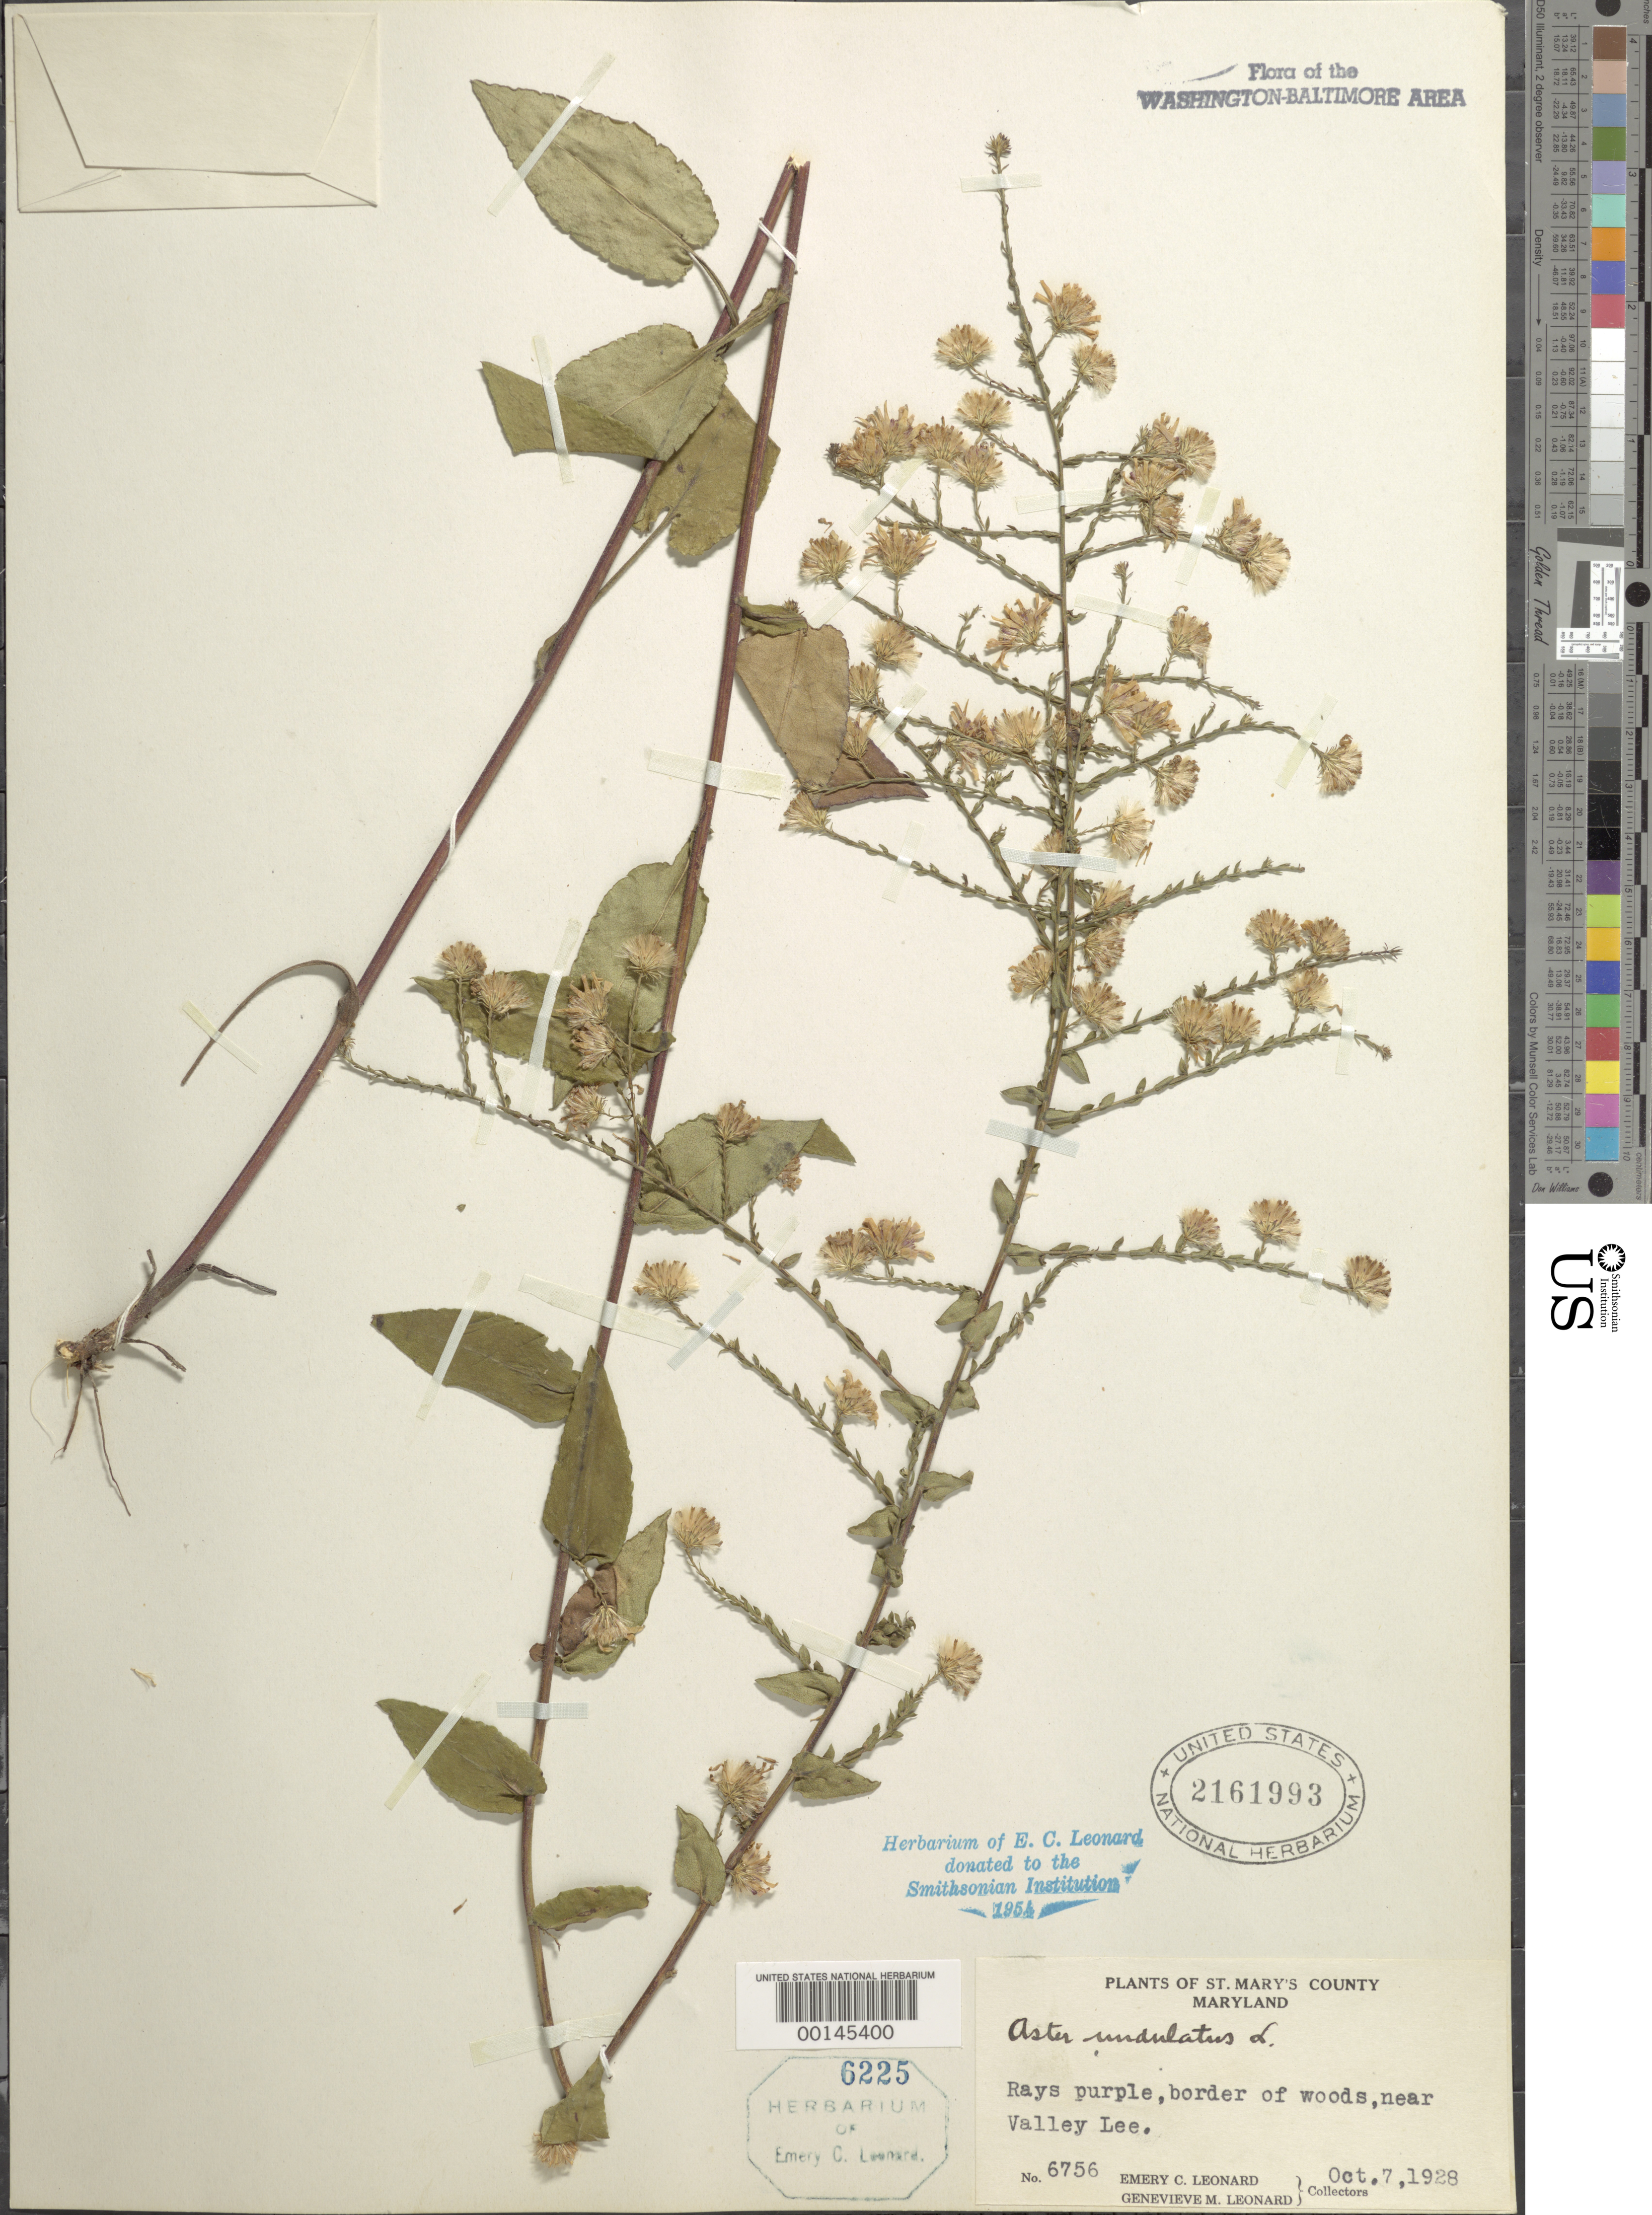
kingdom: Plantae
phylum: Tracheophyta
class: Magnoliopsida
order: Asterales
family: Asteraceae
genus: Symphyotrichum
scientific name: Symphyotrichum undulatum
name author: (L.) G.L. Nesom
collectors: E. C. Leonard & G. M. Leonard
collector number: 6756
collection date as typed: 07 Oct 1928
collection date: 1928-10-07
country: United States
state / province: Maryland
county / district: St. Mary's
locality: Near Valley Lee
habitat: Border of woods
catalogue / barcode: US 2161993